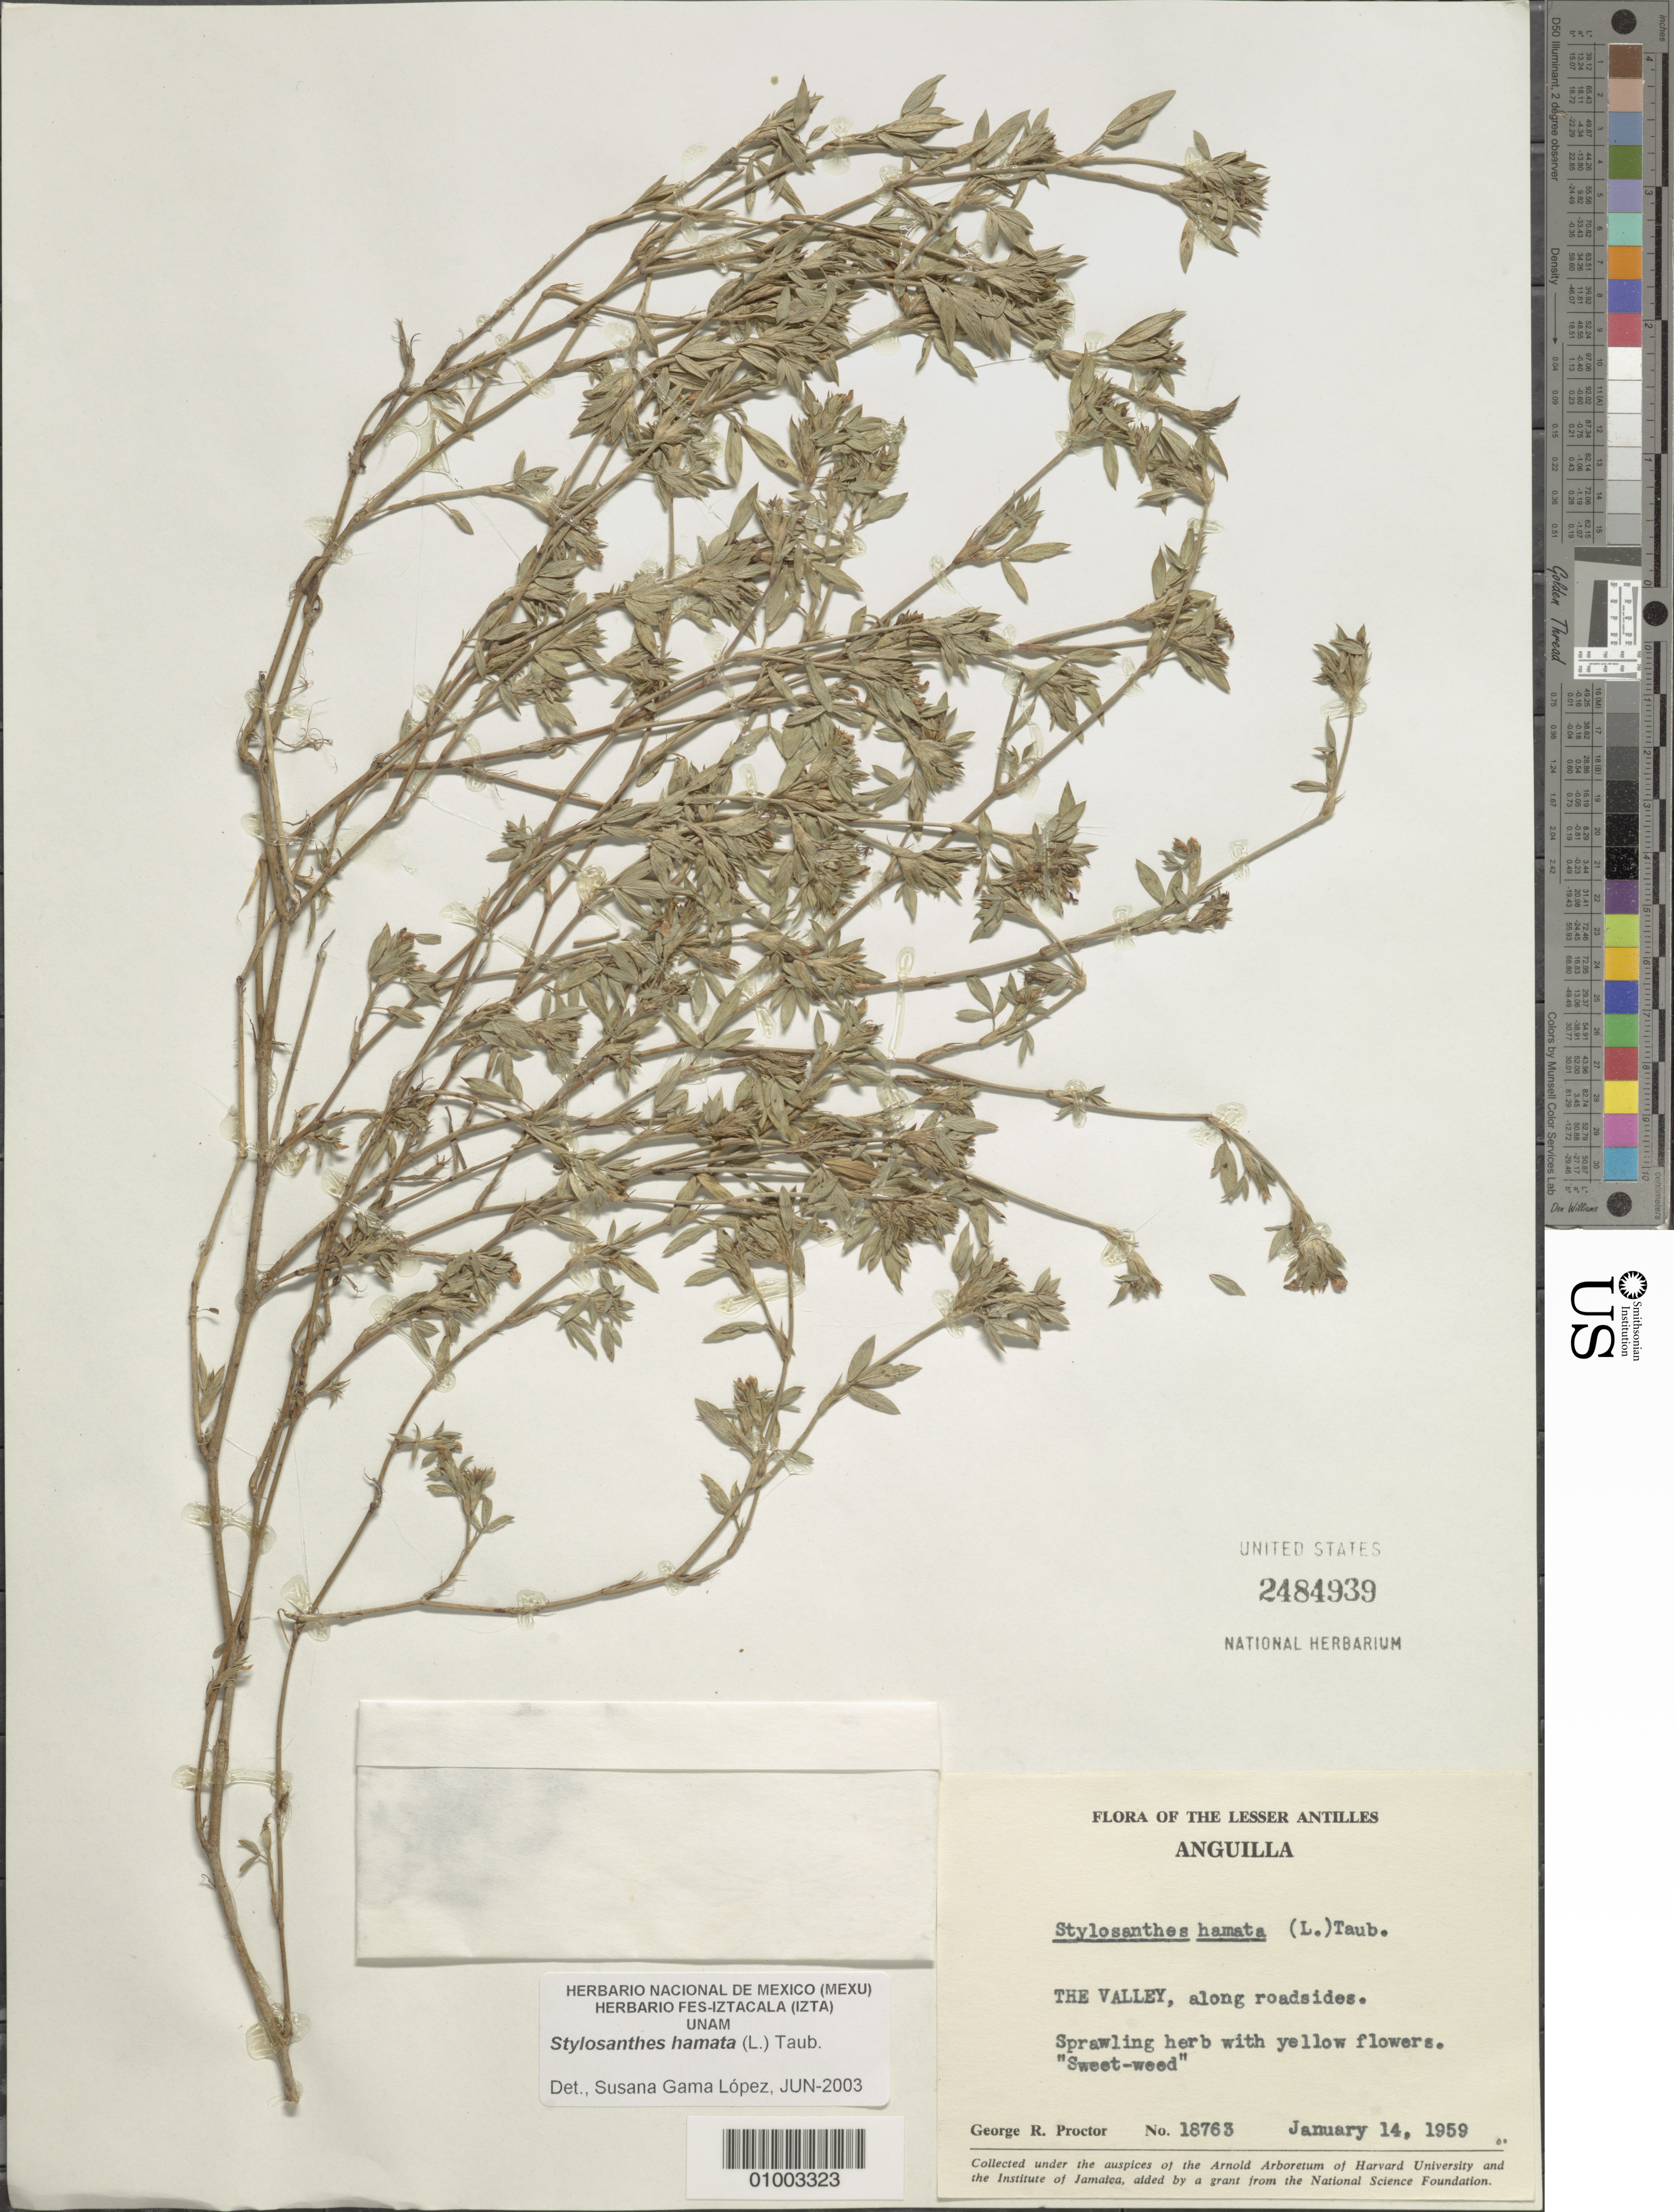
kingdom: Plantae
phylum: Tracheophyta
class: Magnoliopsida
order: Fabales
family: Fabaceae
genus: Stylosanthes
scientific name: Stylosanthes hamata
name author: (L.) Taub.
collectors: G. R. Proctor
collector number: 18763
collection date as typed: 14 Jan 1959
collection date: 1959-01-14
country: Anguilla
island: Anguilla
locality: The Valley, along roadsides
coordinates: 0 N, 0 E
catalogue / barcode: US 2484939